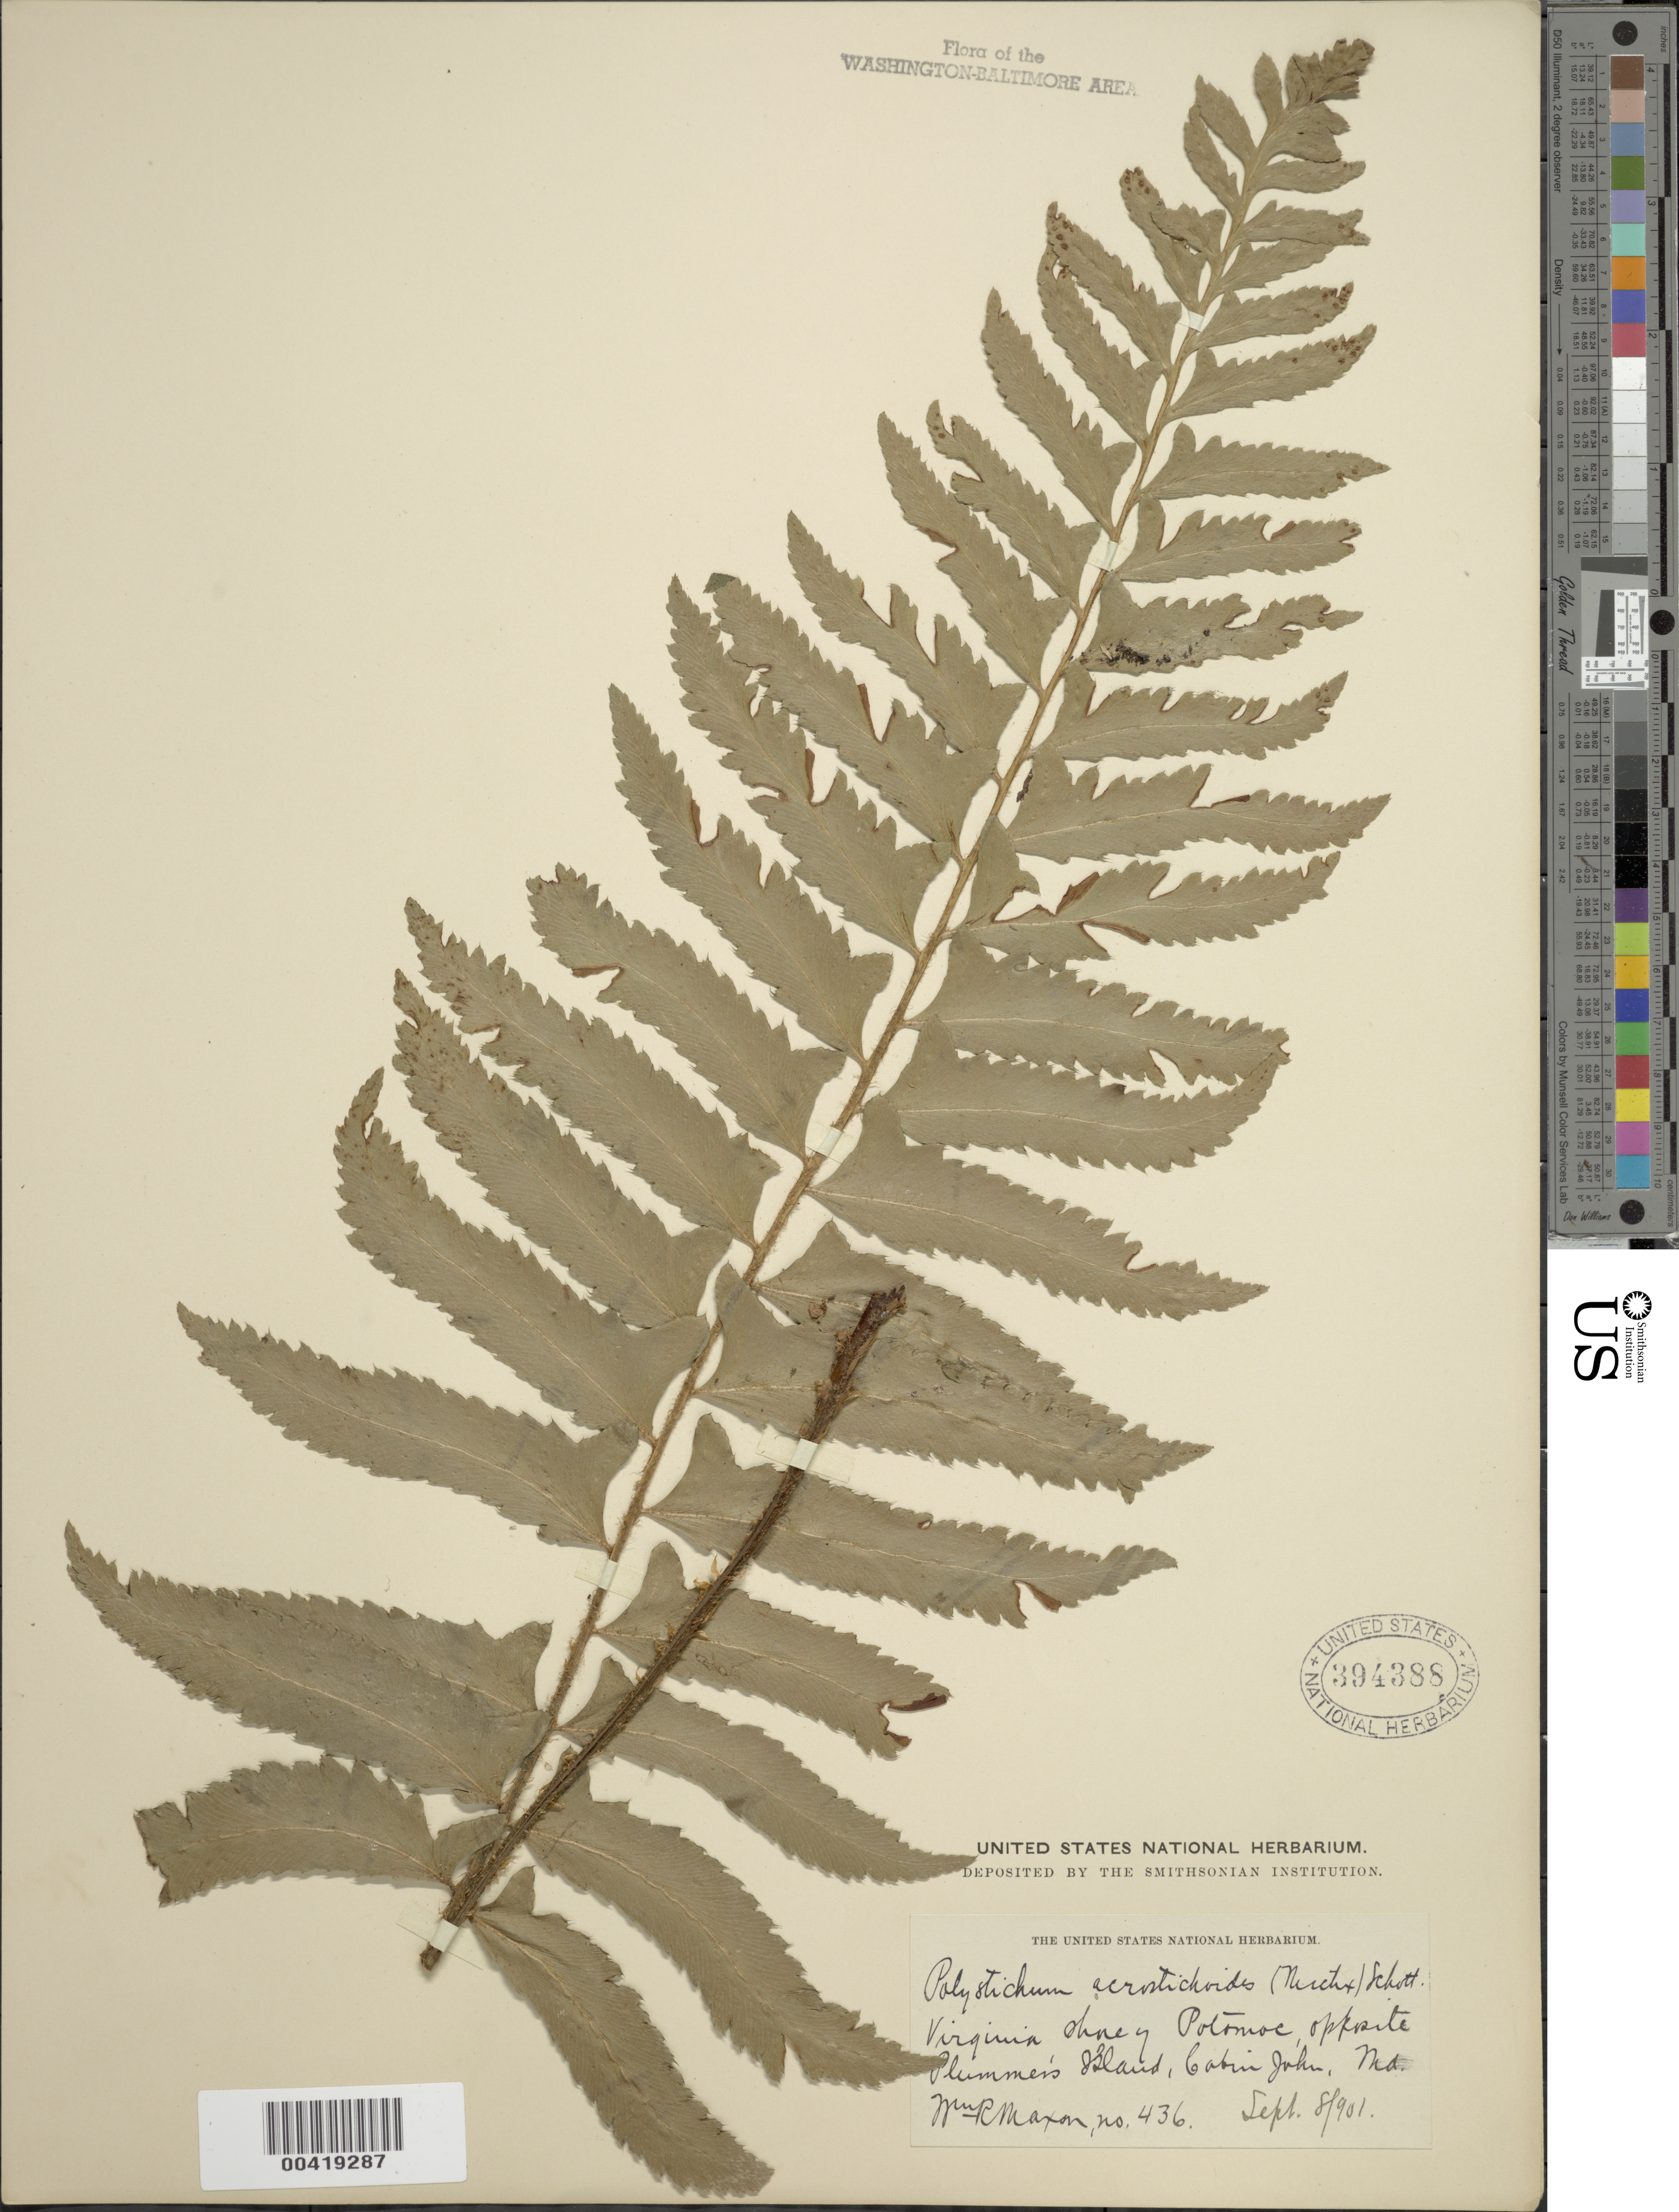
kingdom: Plantae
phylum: Tracheophyta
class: Polypodiopsida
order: Polypodiales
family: Dryopteridaceae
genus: Polystichum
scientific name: Polystichum acrostichoides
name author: (Michx.) Schott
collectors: W. R. Maxon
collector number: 456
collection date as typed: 08 Sep 1901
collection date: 1901-09-08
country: United States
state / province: Virginia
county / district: Fairfax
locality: Potomac River banks, opposite Plummers Island C. & O. Canal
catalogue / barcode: US 394388